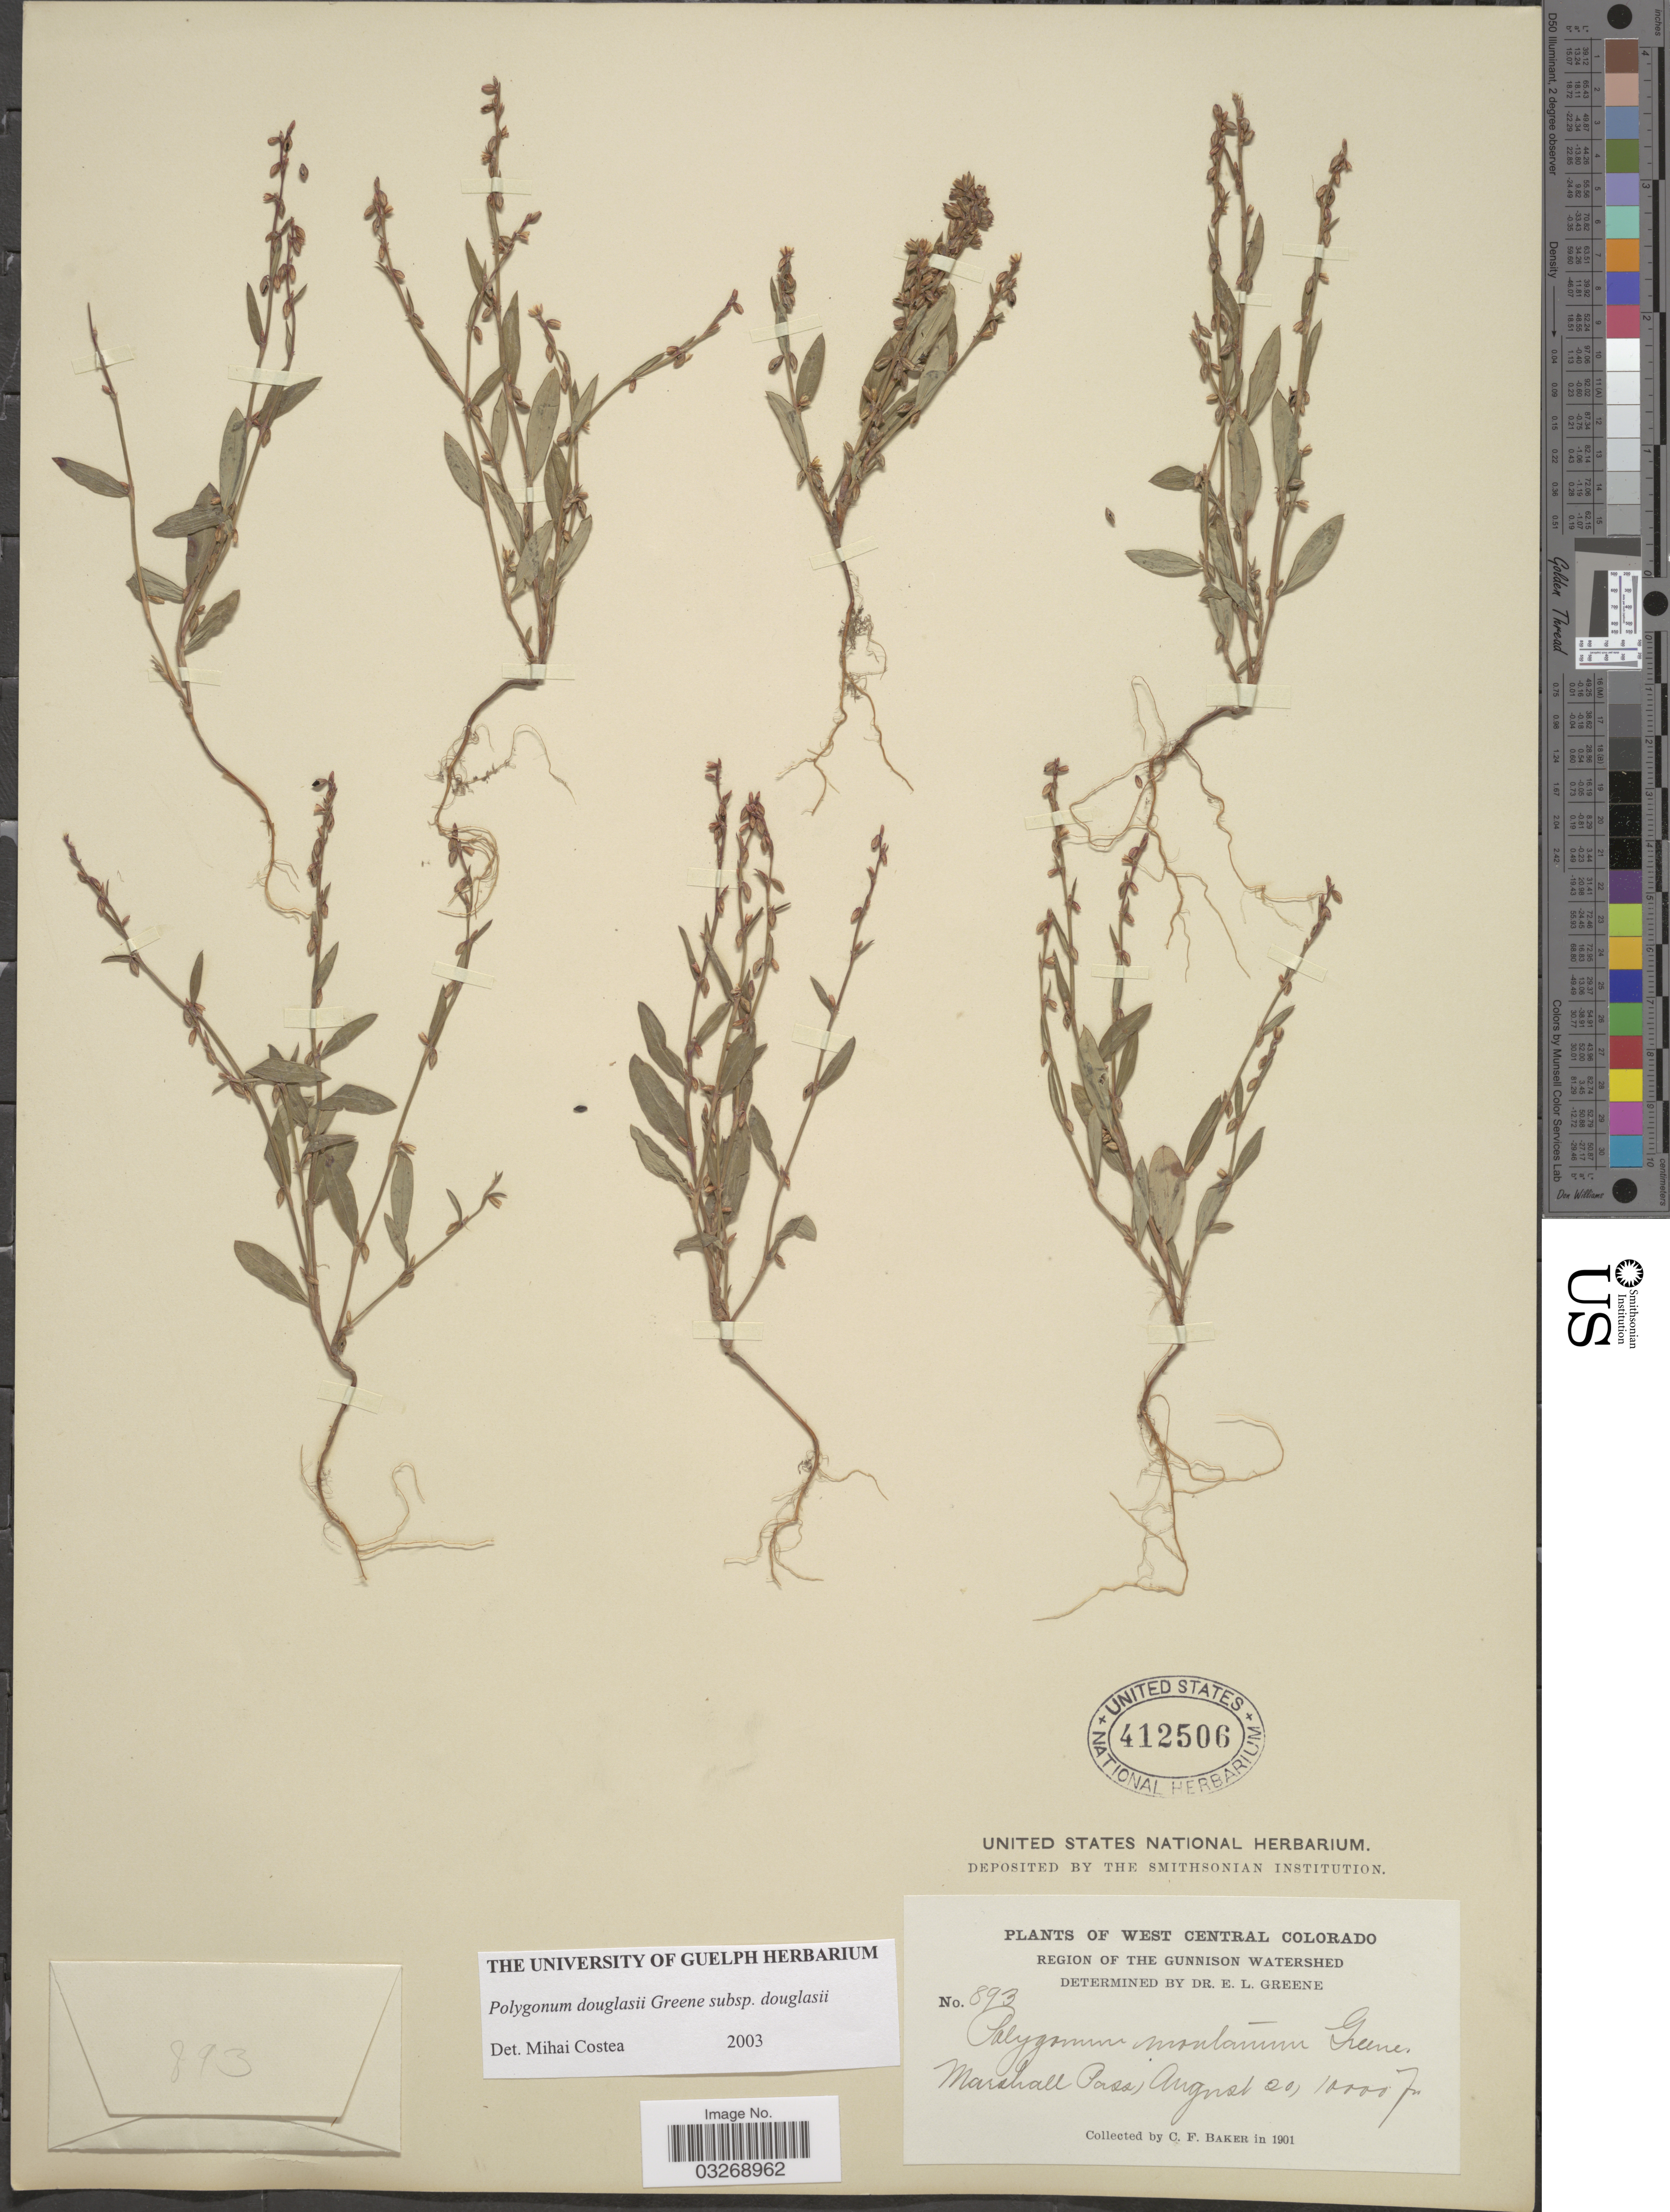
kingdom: Plantae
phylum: Tracheophyta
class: Magnoliopsida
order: Caryophyllales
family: Polygonaceae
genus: Polygonum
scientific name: Polygonum douglasii subsp. douglasii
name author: Greene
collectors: C. F. Baker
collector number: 893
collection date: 1901-08-20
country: United States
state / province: Colorado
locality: West Central Colorado. Region of the Gunnison Watershed. Marshall Pass.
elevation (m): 3048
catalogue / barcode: US 412506